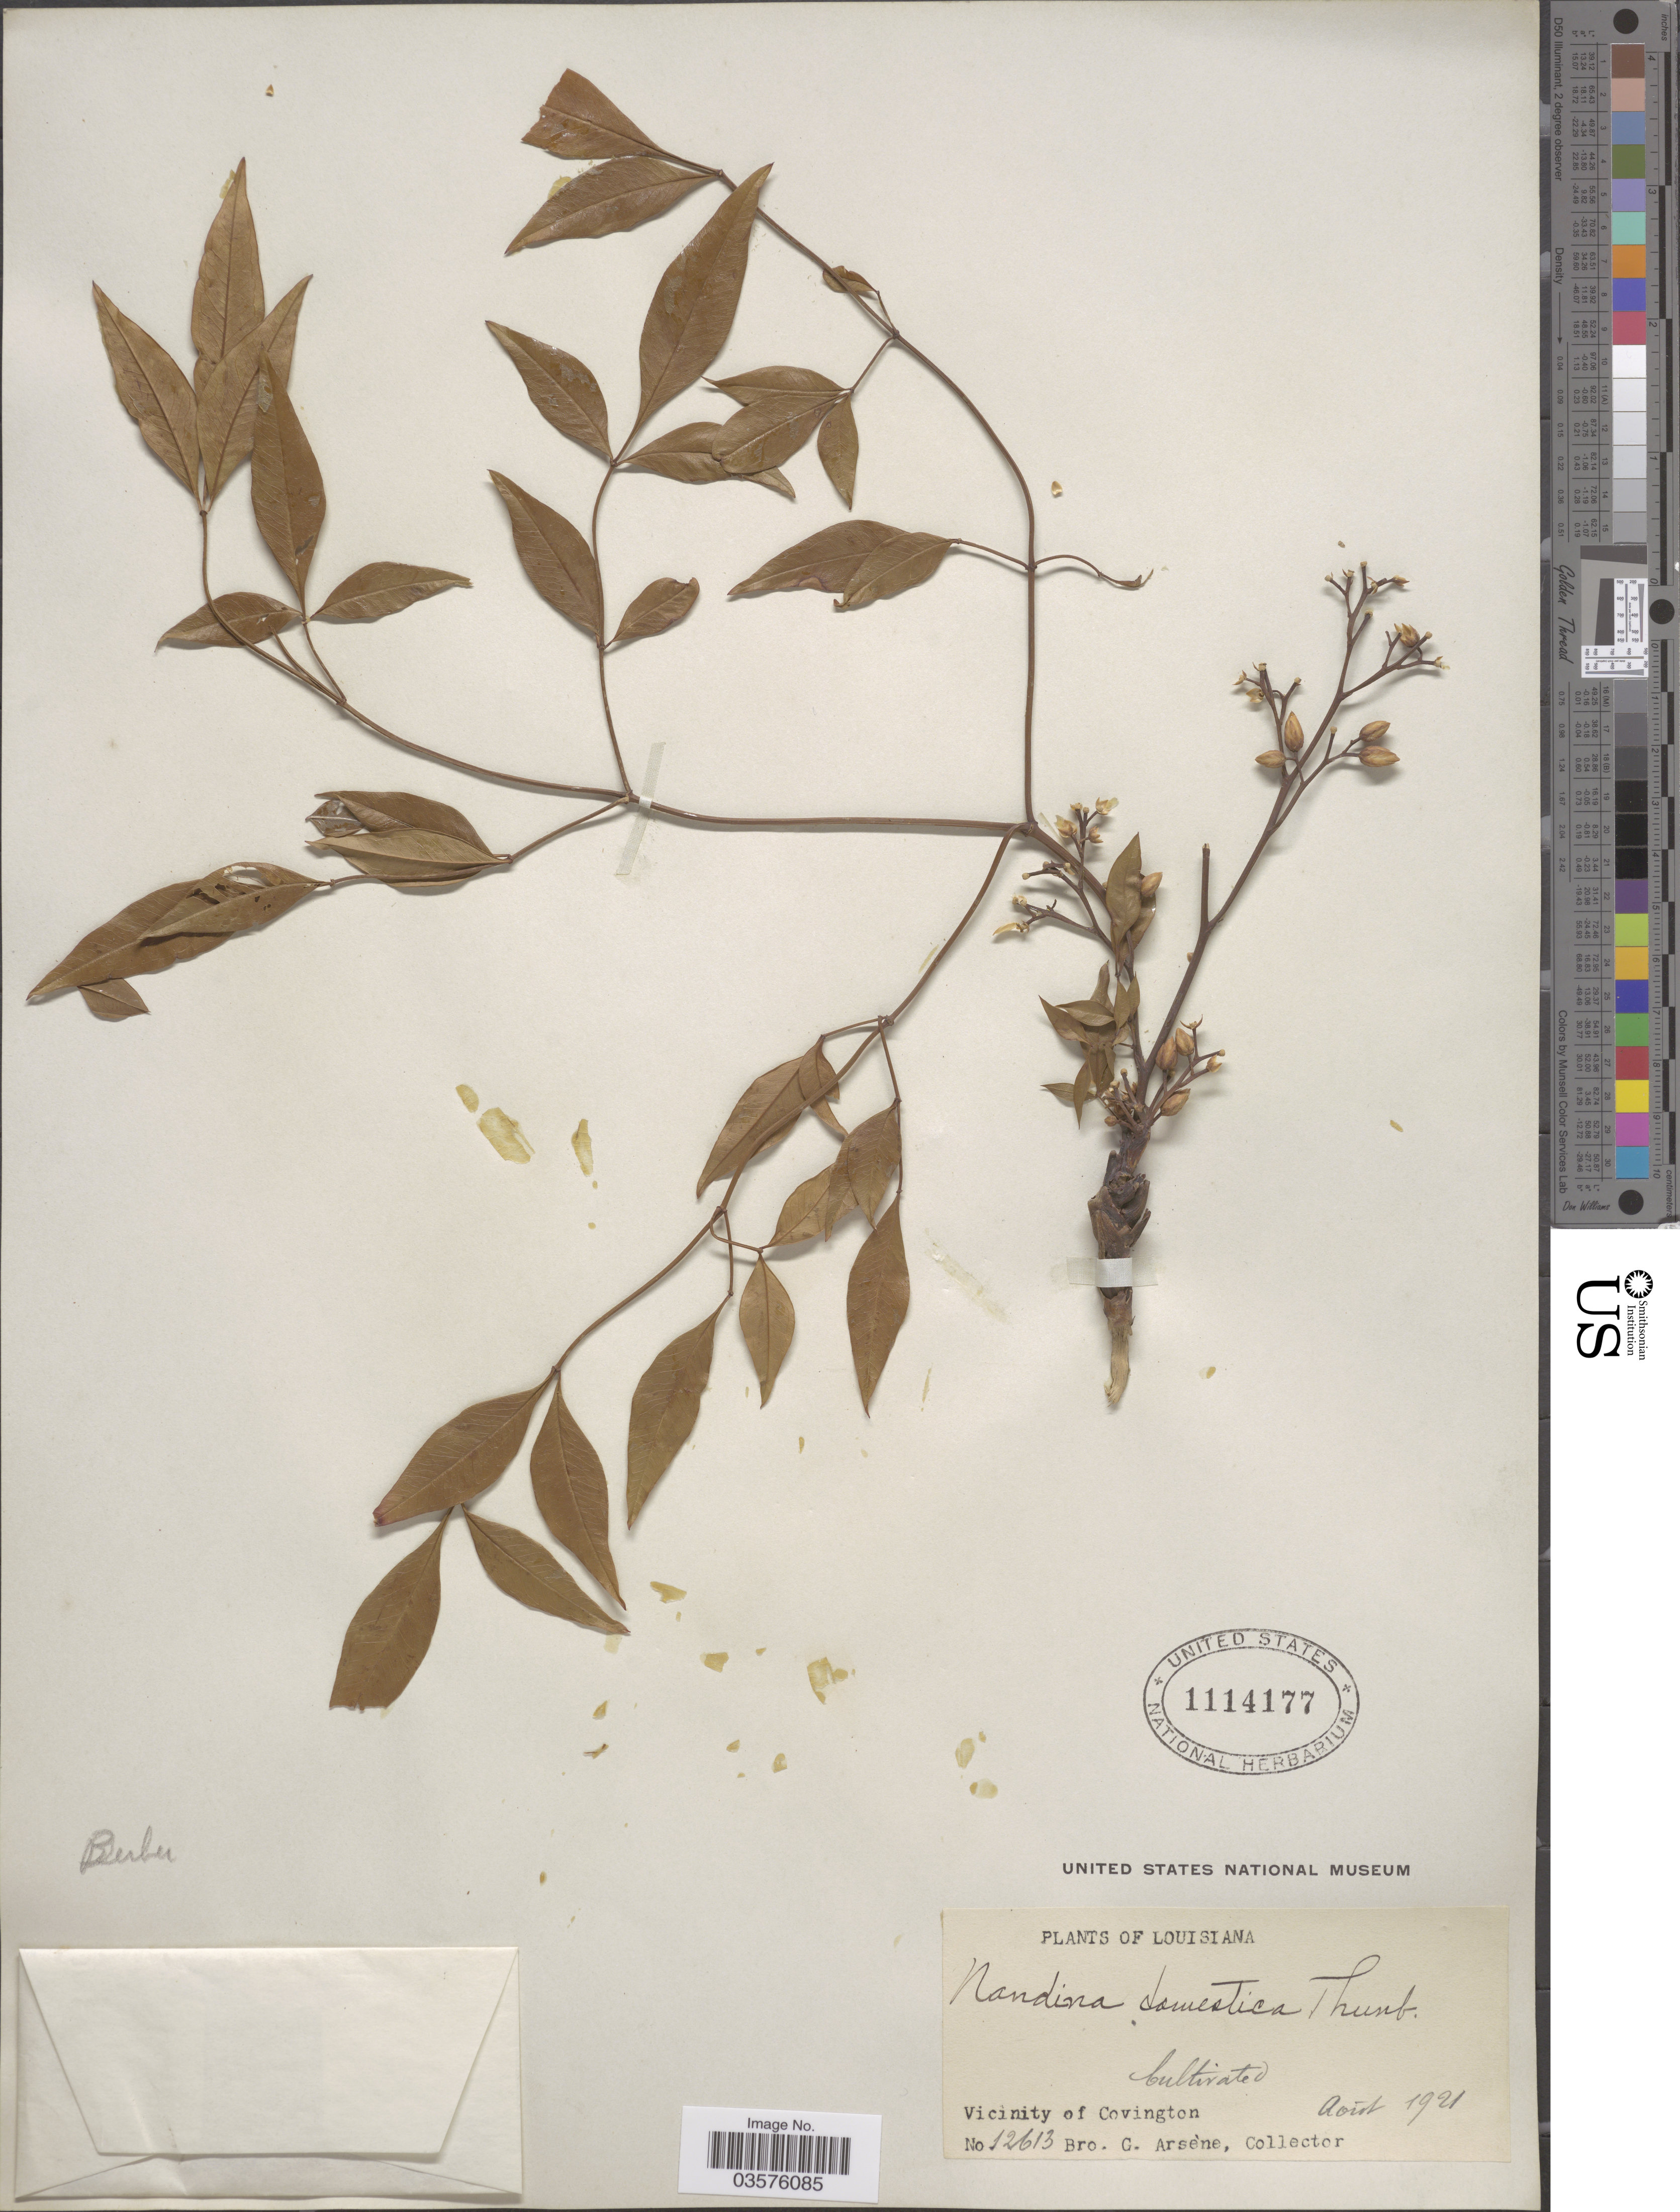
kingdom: Plantae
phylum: Tracheophyta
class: Magnoliopsida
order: Ranunculales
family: Berberidaceae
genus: Nandina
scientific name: Nandina domestica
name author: Thunb.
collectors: Bro. G. Arsène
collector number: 12613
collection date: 1921-08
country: United States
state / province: Louisiana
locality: Vicinity of Covington.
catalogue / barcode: US 1114177